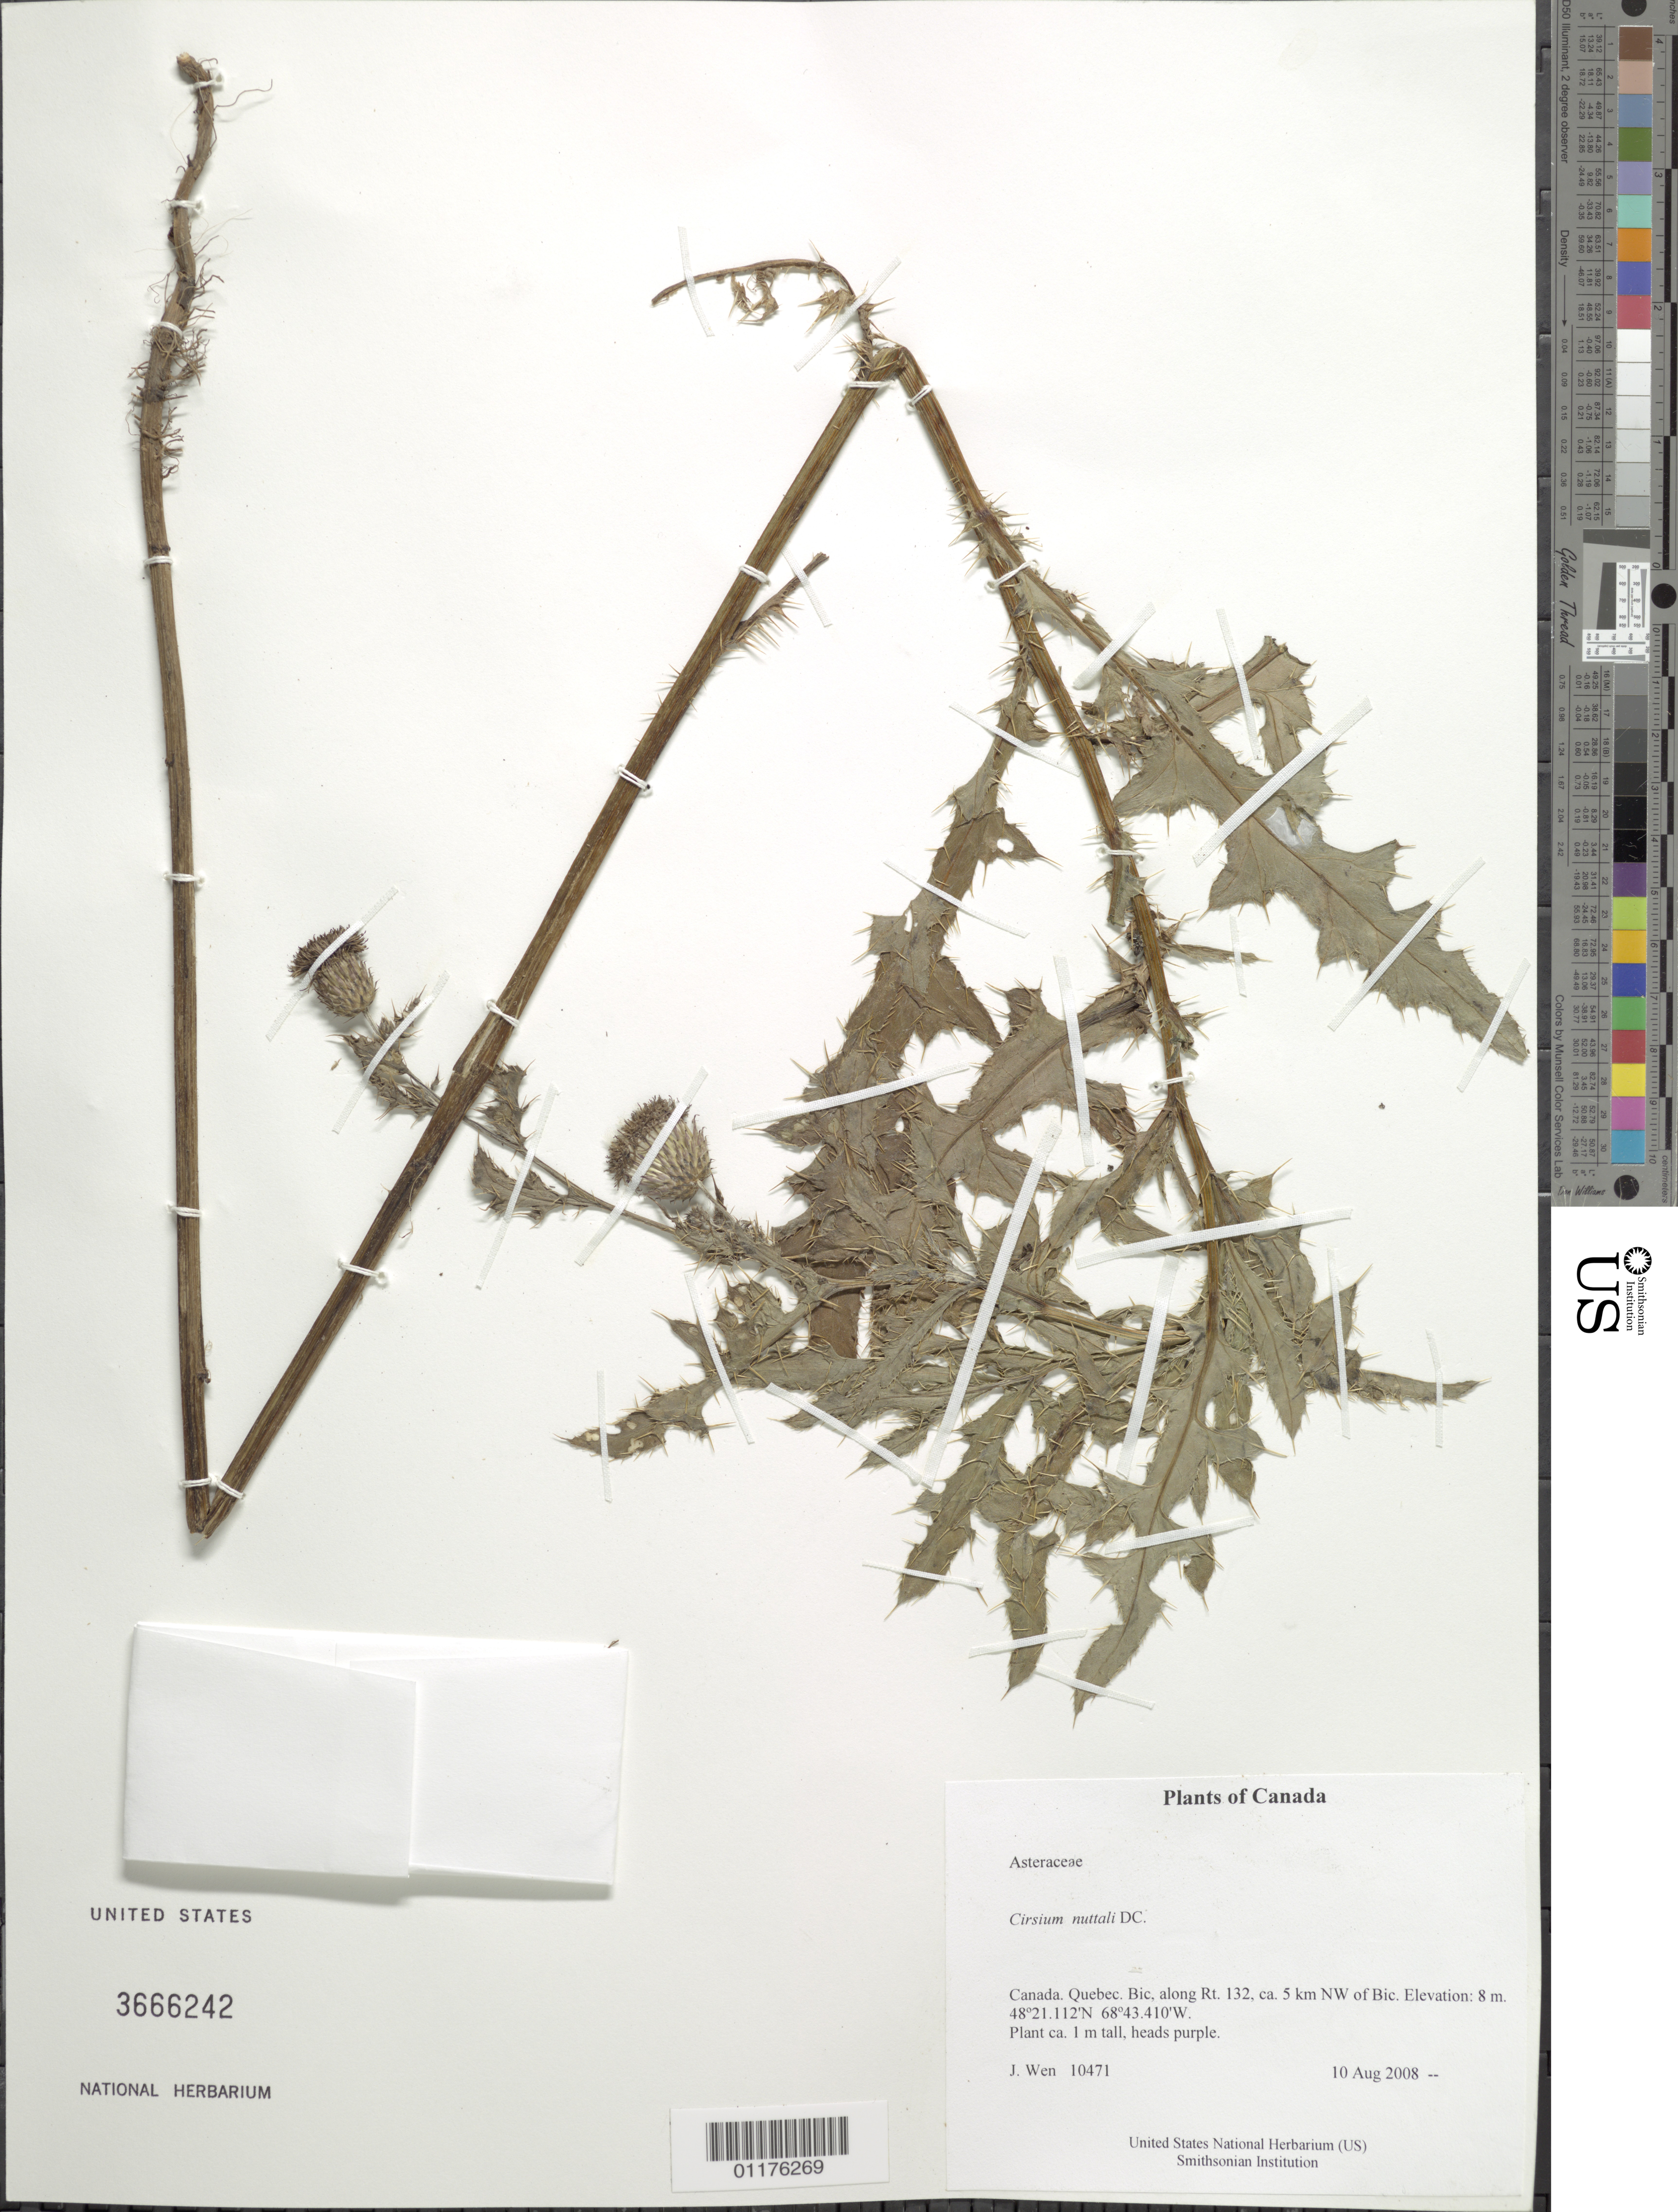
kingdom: Plantae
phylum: Tracheophyta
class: Magnoliopsida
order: Asterales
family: Asteraceae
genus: Cirsium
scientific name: Cirsium nuttali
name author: DC.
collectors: J. Wen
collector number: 10471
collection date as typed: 10 Aug 2008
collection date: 2008-08-10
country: Canada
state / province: Quebec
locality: Bic, along Rt. 132, ca. 5 km NW of Bic.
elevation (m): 8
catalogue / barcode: US 3666242